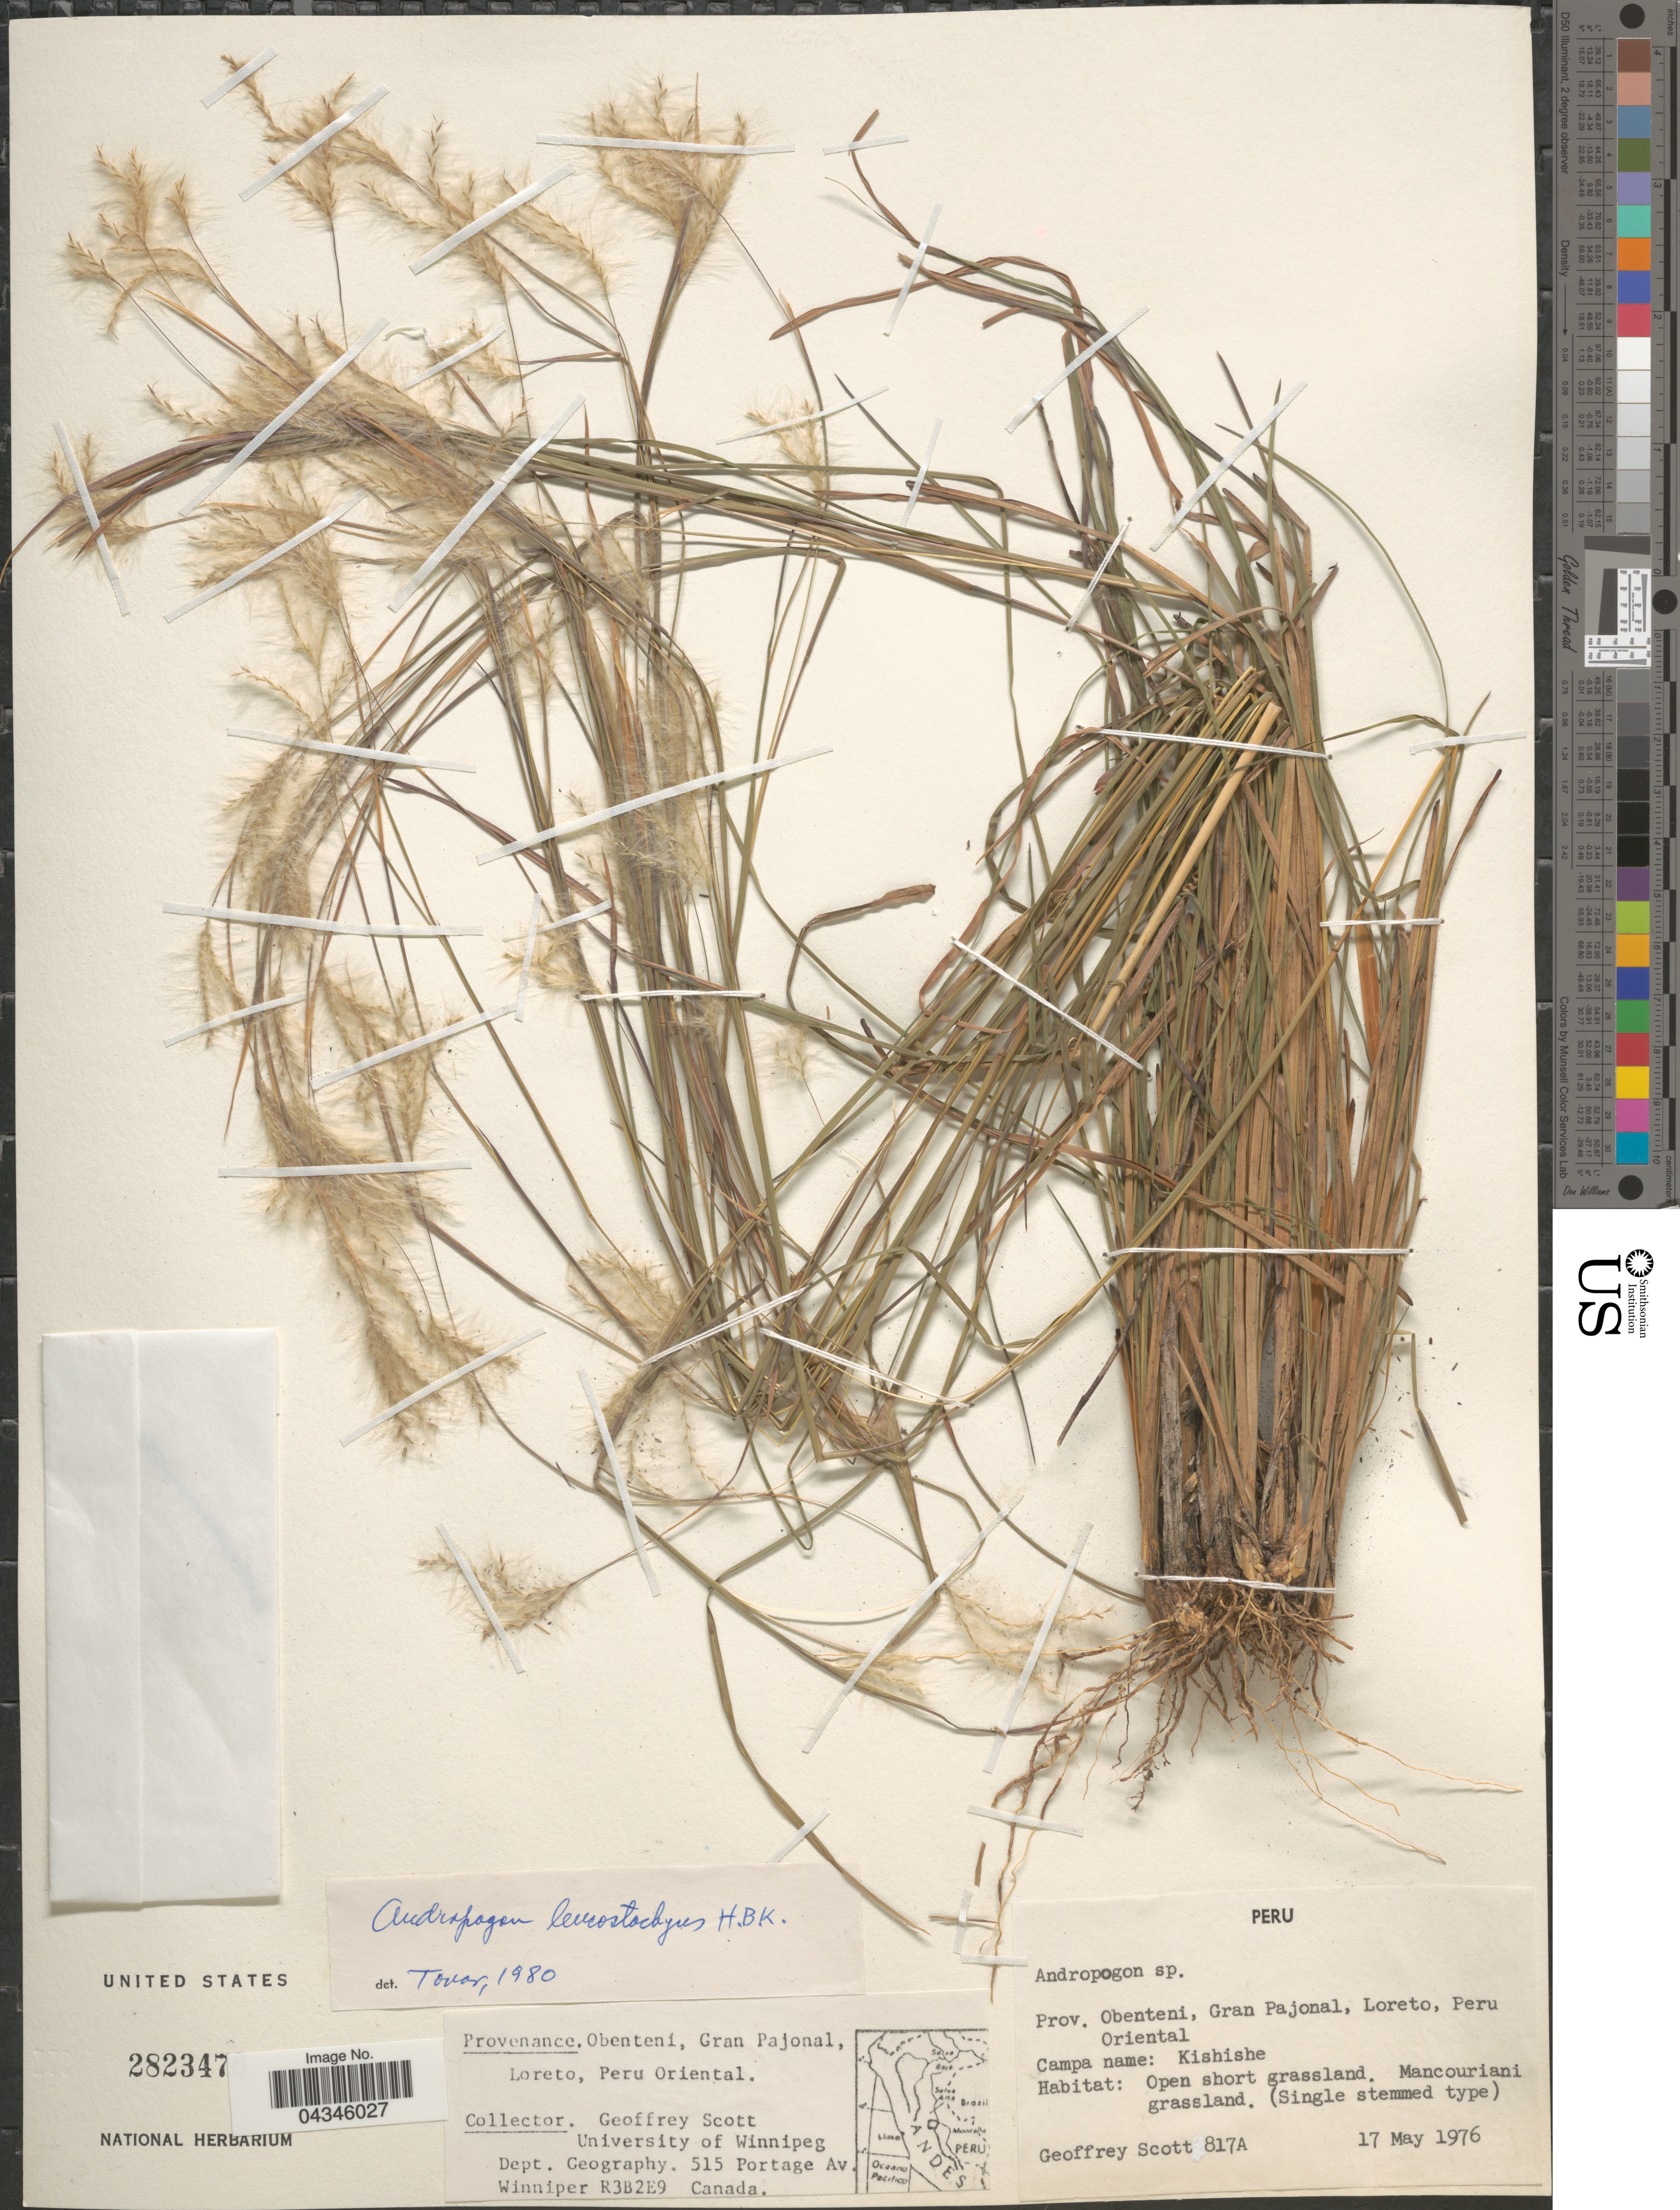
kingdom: Plantae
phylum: Tracheophyta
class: Liliopsida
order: Poales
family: Poaceae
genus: Andropogon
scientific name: Andropogon leucostachyus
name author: Kunth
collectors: G. Scott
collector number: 817A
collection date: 1976-05-17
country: Peru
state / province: Loreto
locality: Provenance. Obentení, Gran Pajonal, Loreto, Peru Oriental.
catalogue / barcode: US 2823470